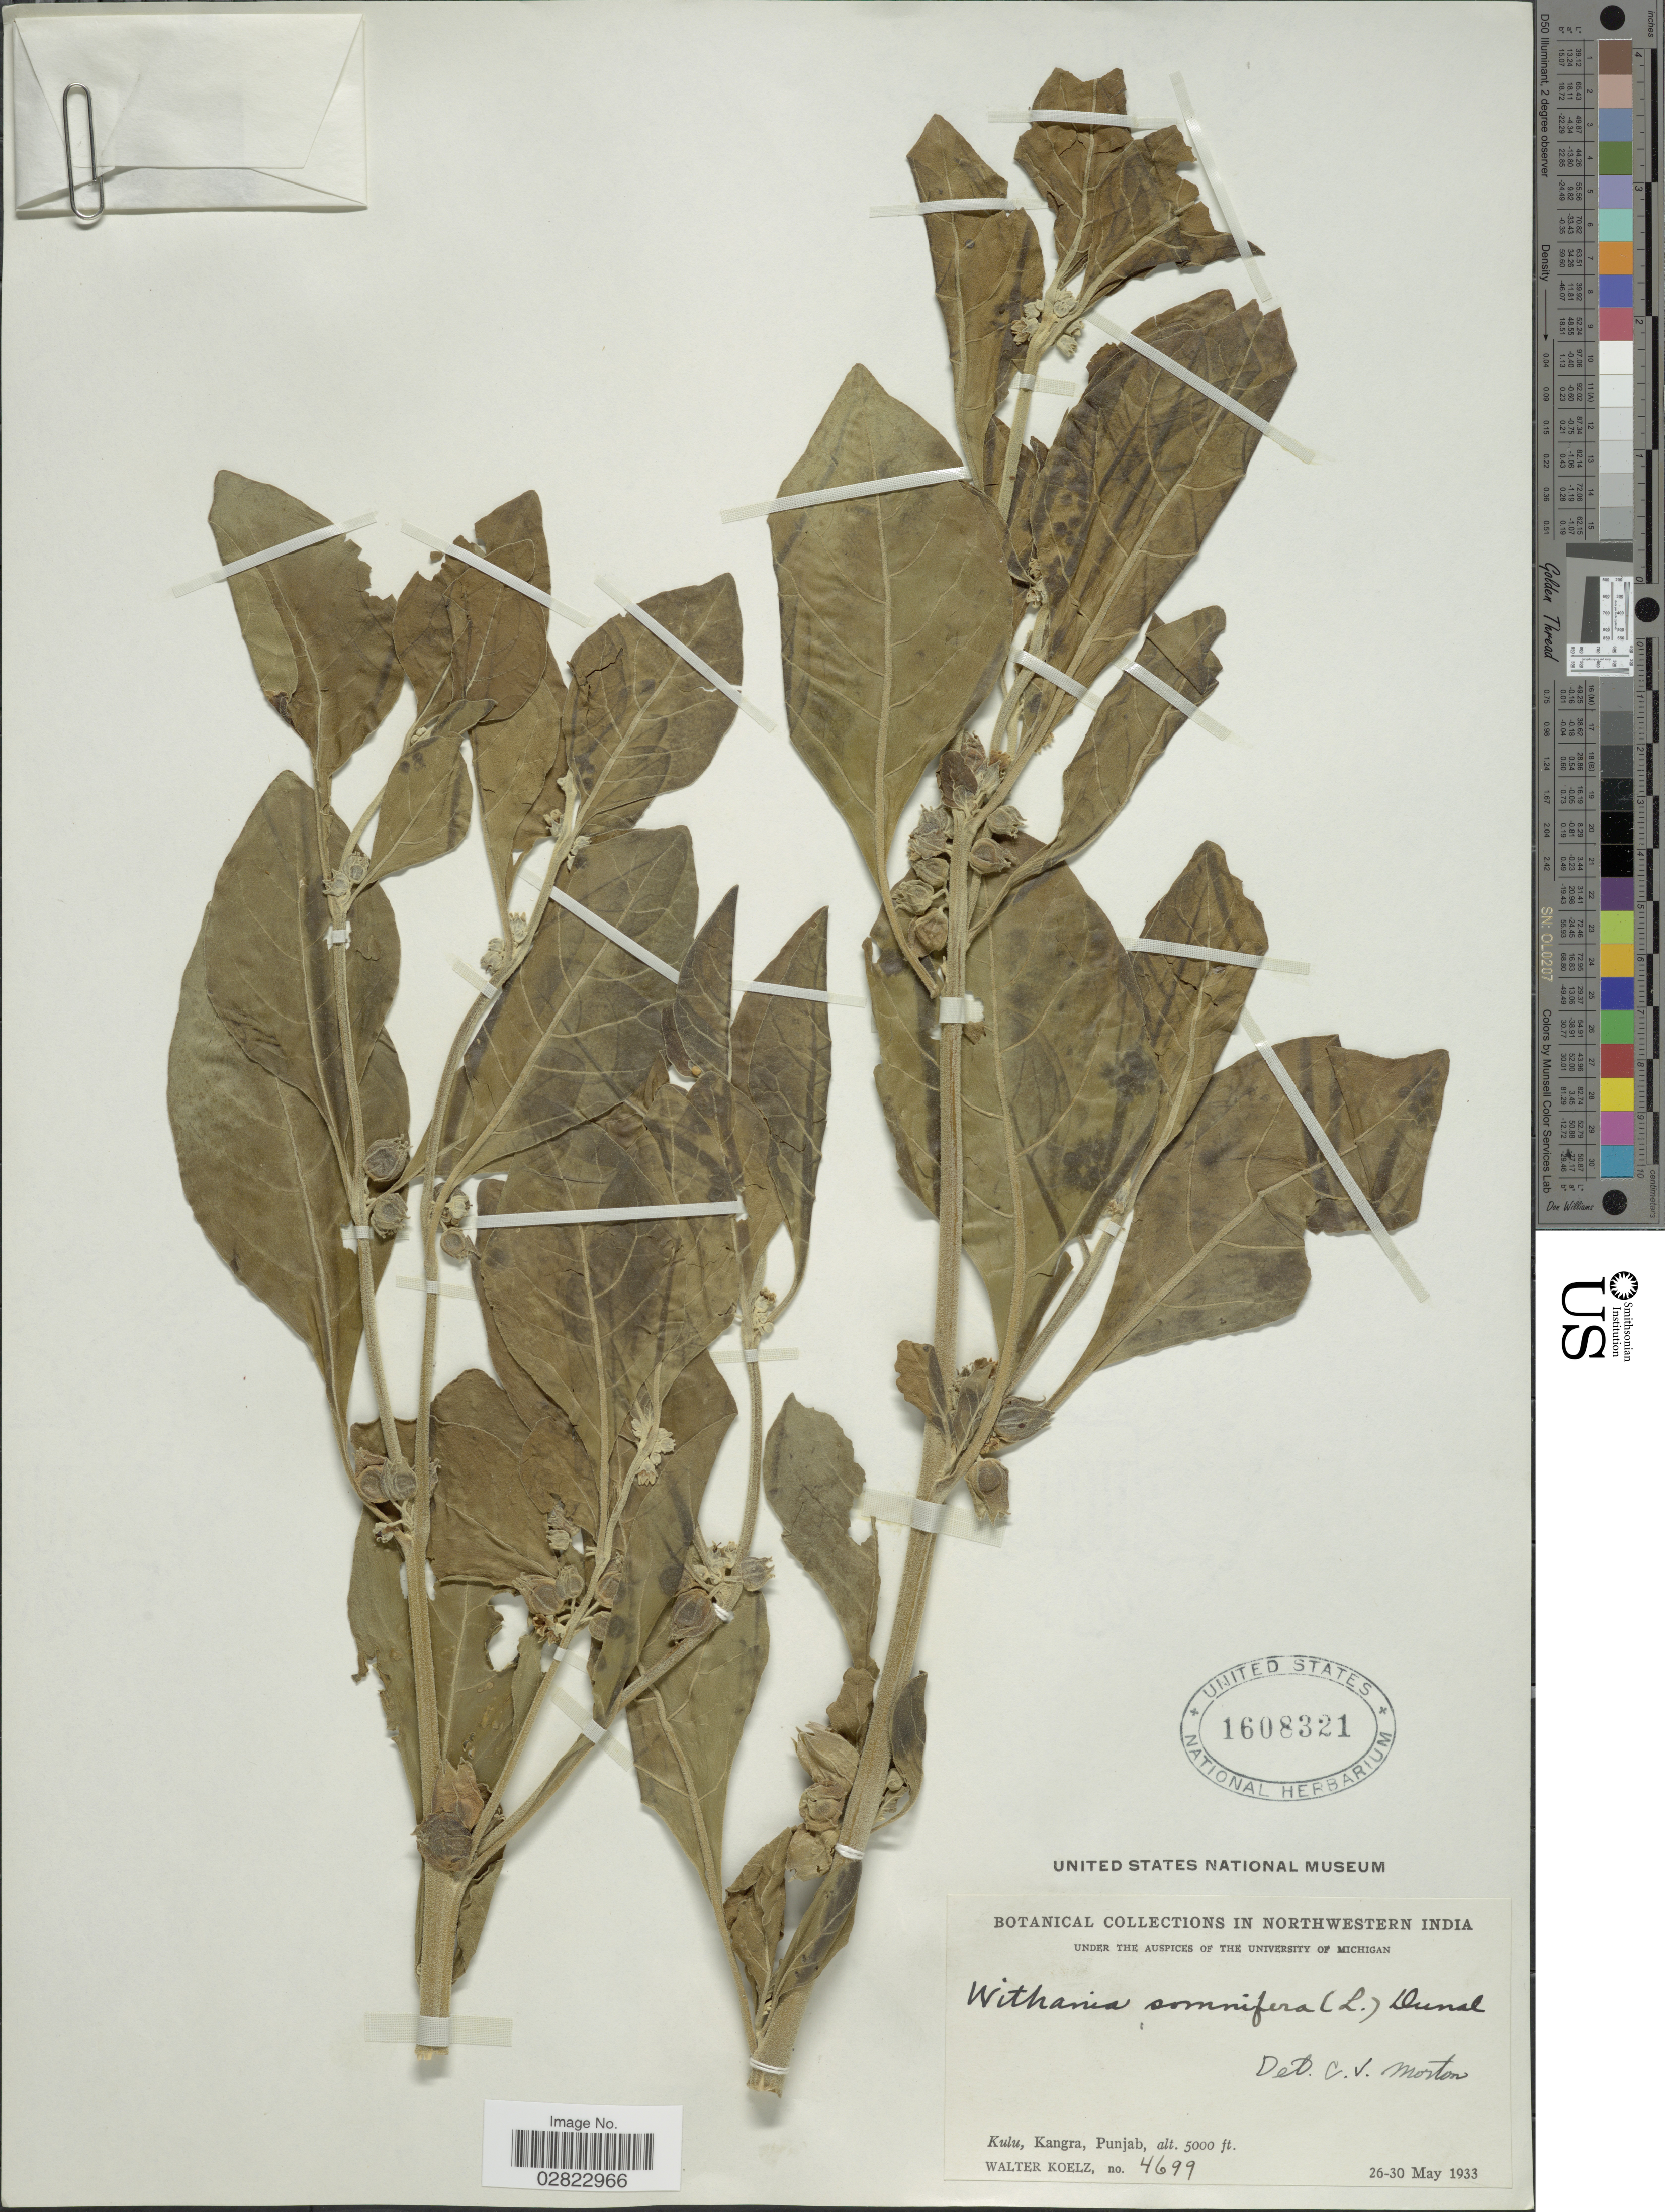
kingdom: Plantae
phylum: Tracheophyta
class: Magnoliopsida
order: Solanales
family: Solanaceae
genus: Withania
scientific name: Withania somnifera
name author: (L.) Dunal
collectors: W. N. Koelz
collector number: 4699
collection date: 1933-05-26/1933-05-30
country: India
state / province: Punjab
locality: Northwestern India. Kulu, Kangra.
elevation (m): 1524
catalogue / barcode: US 1608321